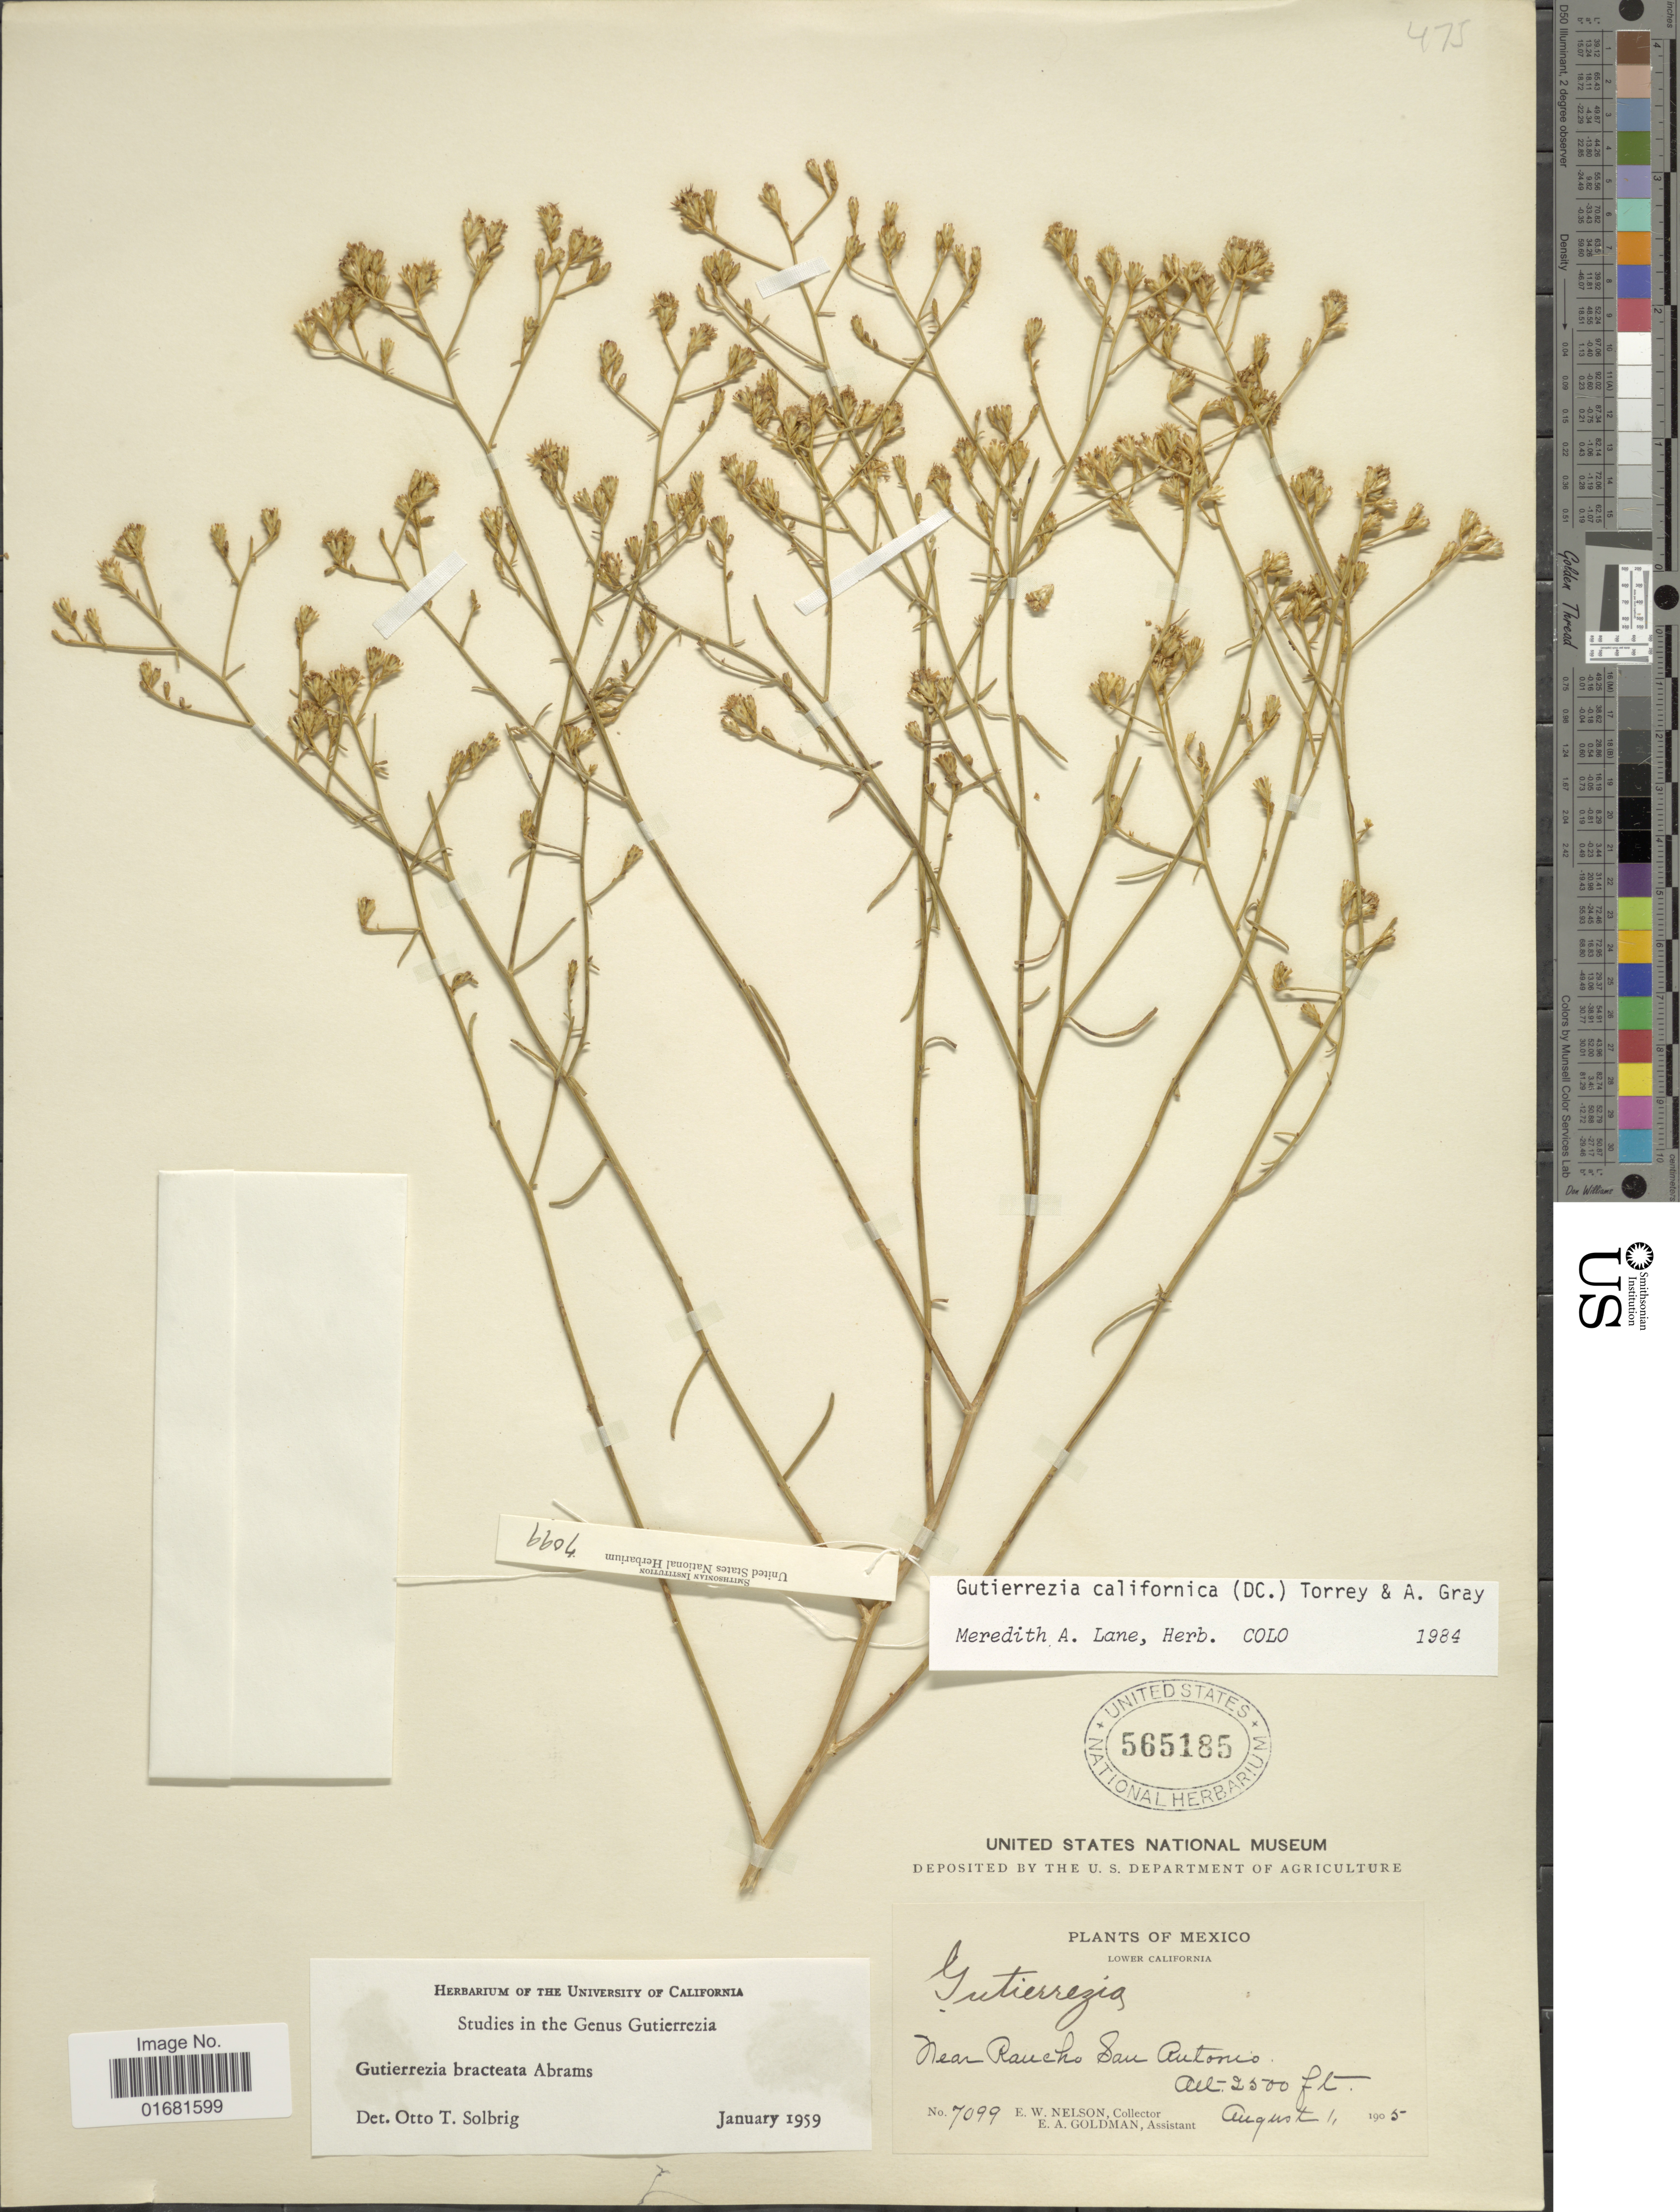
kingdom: Plantae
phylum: Tracheophyta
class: Magnoliopsida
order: Asterales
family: Asteraceae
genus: Gutierrezia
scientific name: Gutierrezia californica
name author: Torr. & A. Gray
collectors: E. W. Nelson & E. A. Goldman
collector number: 7099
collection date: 1905-08-01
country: Mexico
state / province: Baja California Sur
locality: Mexico. Lower California. Near Rancho San Antonio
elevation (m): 762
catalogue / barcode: US 565185